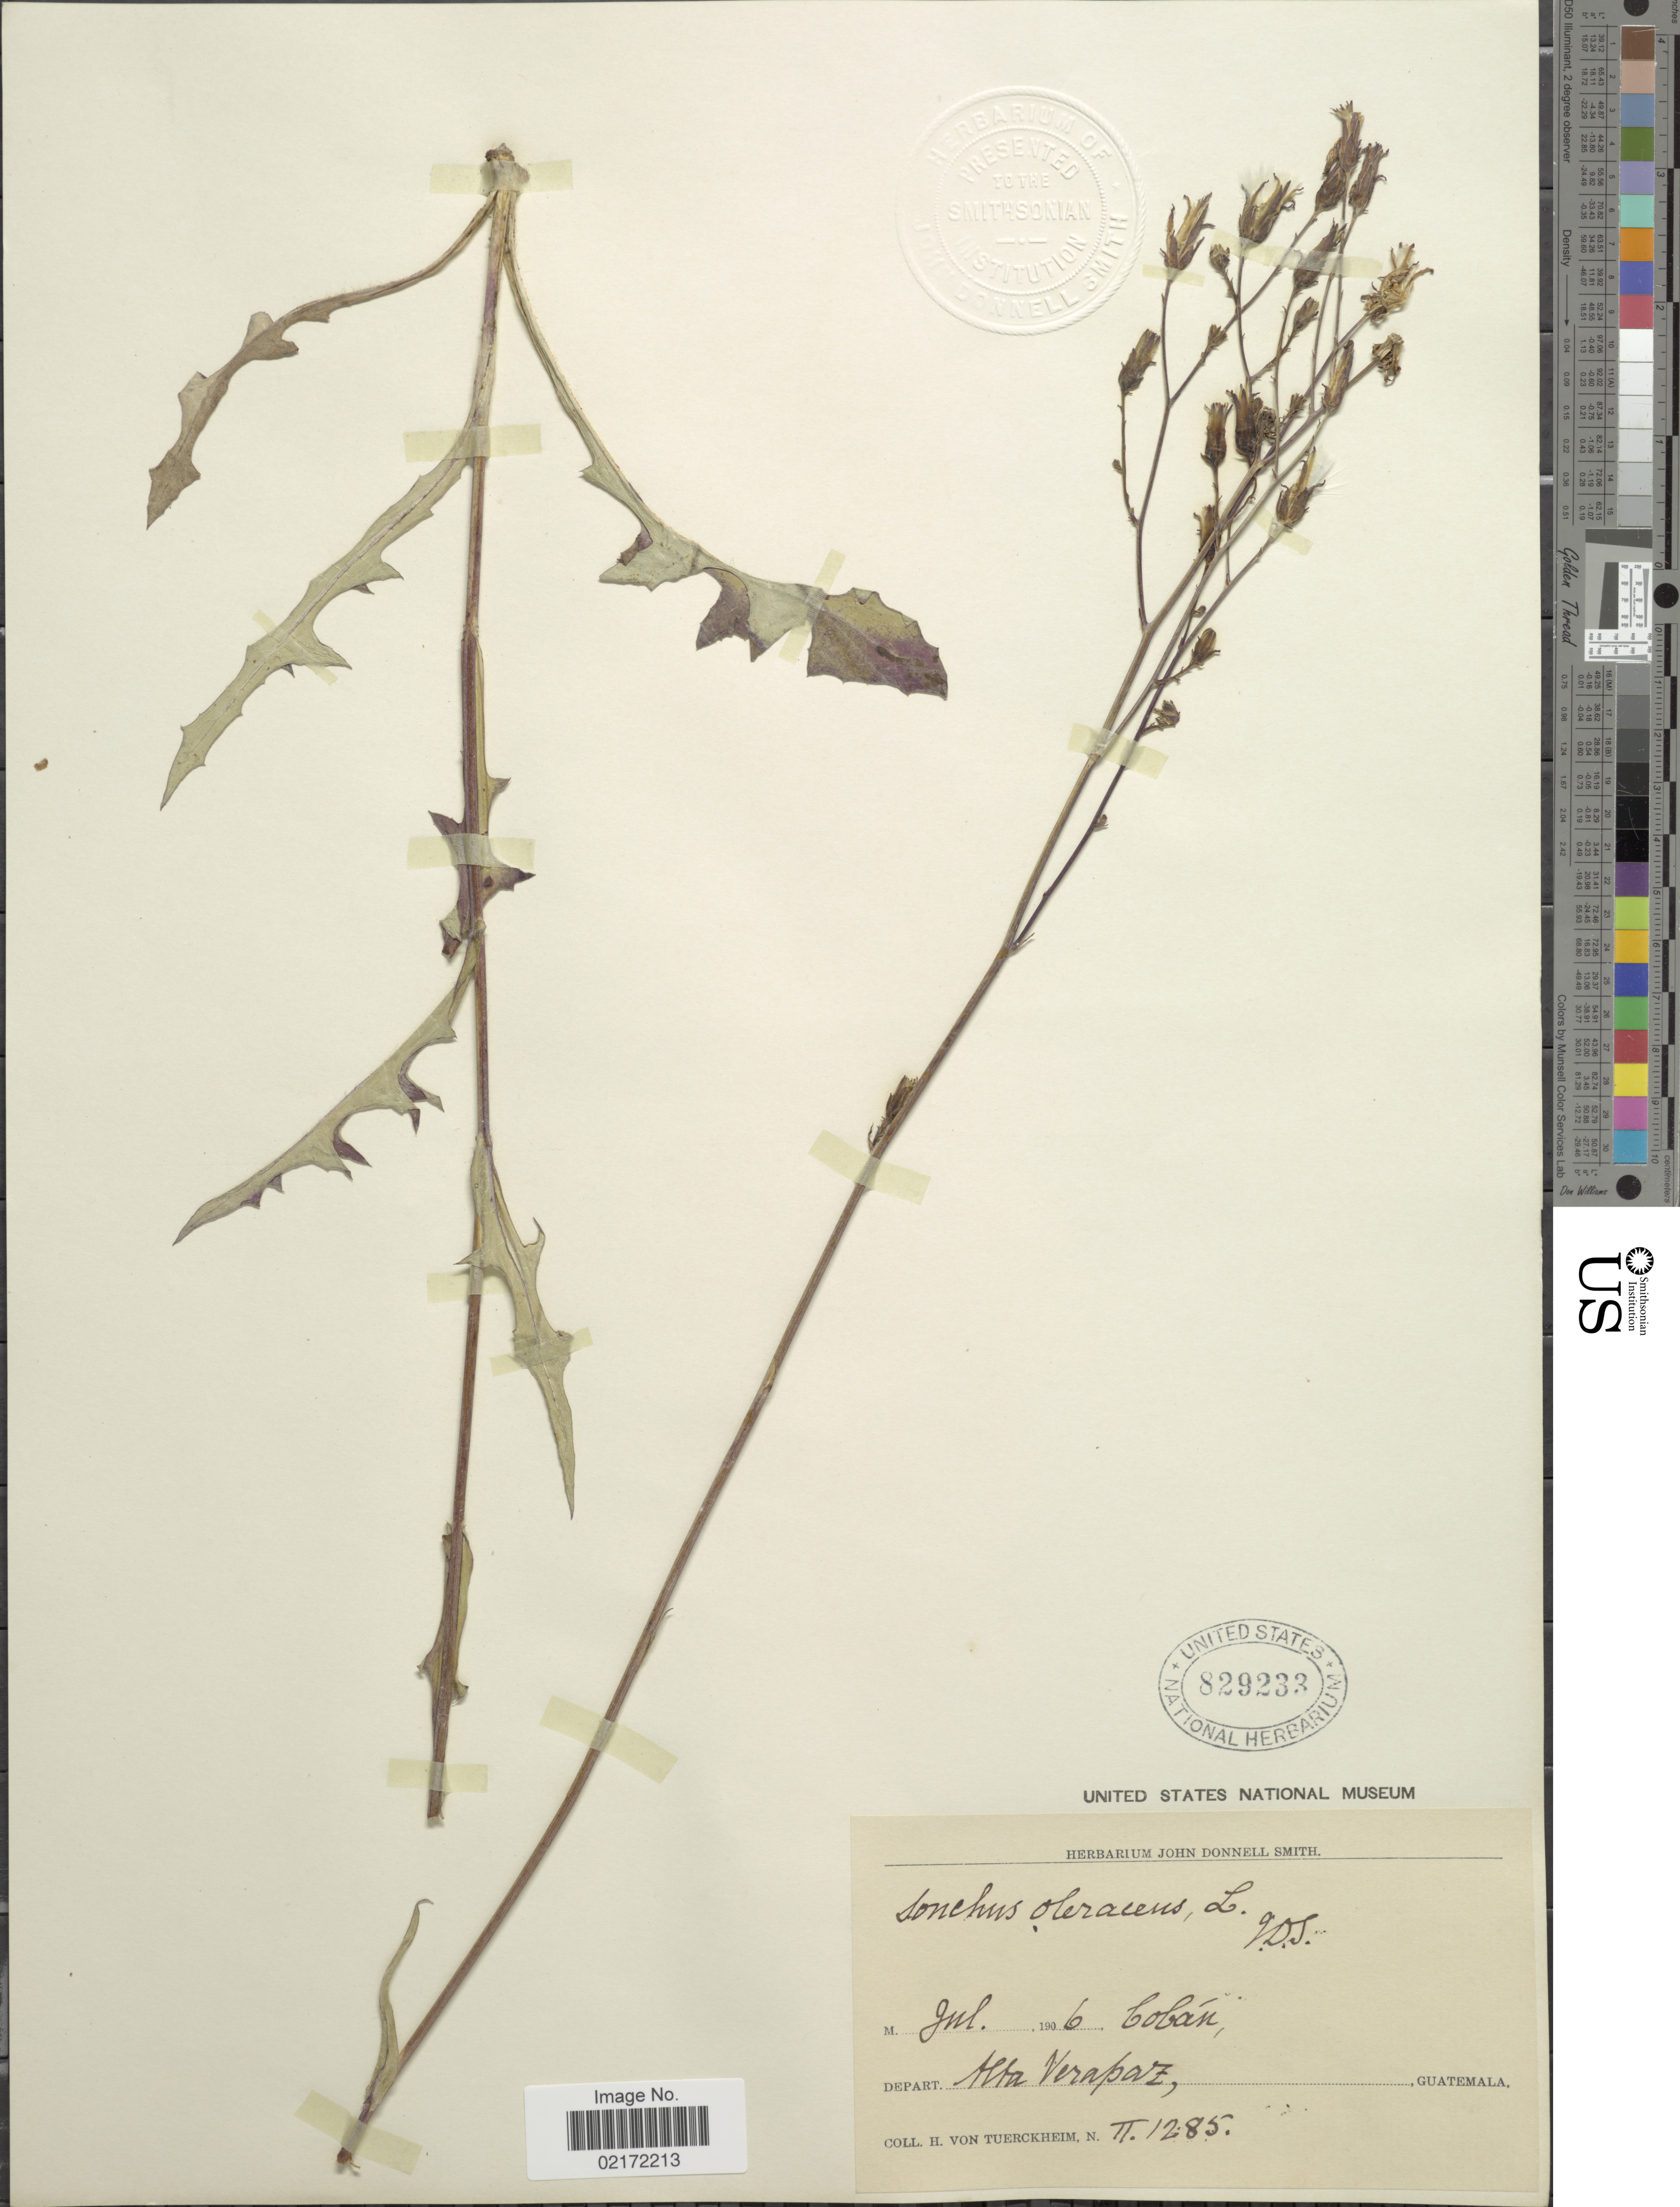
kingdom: Plantae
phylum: Tracheophyta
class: Magnoliopsida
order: Asterales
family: Asteraceae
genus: Sonchus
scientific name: Sonchus oleraceus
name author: L.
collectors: H. von Tuerckheim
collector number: II1285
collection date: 1906-06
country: Guatemala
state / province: Alta Verapaz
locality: Cobán, Depart. Alta Verapaz, Guatemala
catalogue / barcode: US 829233